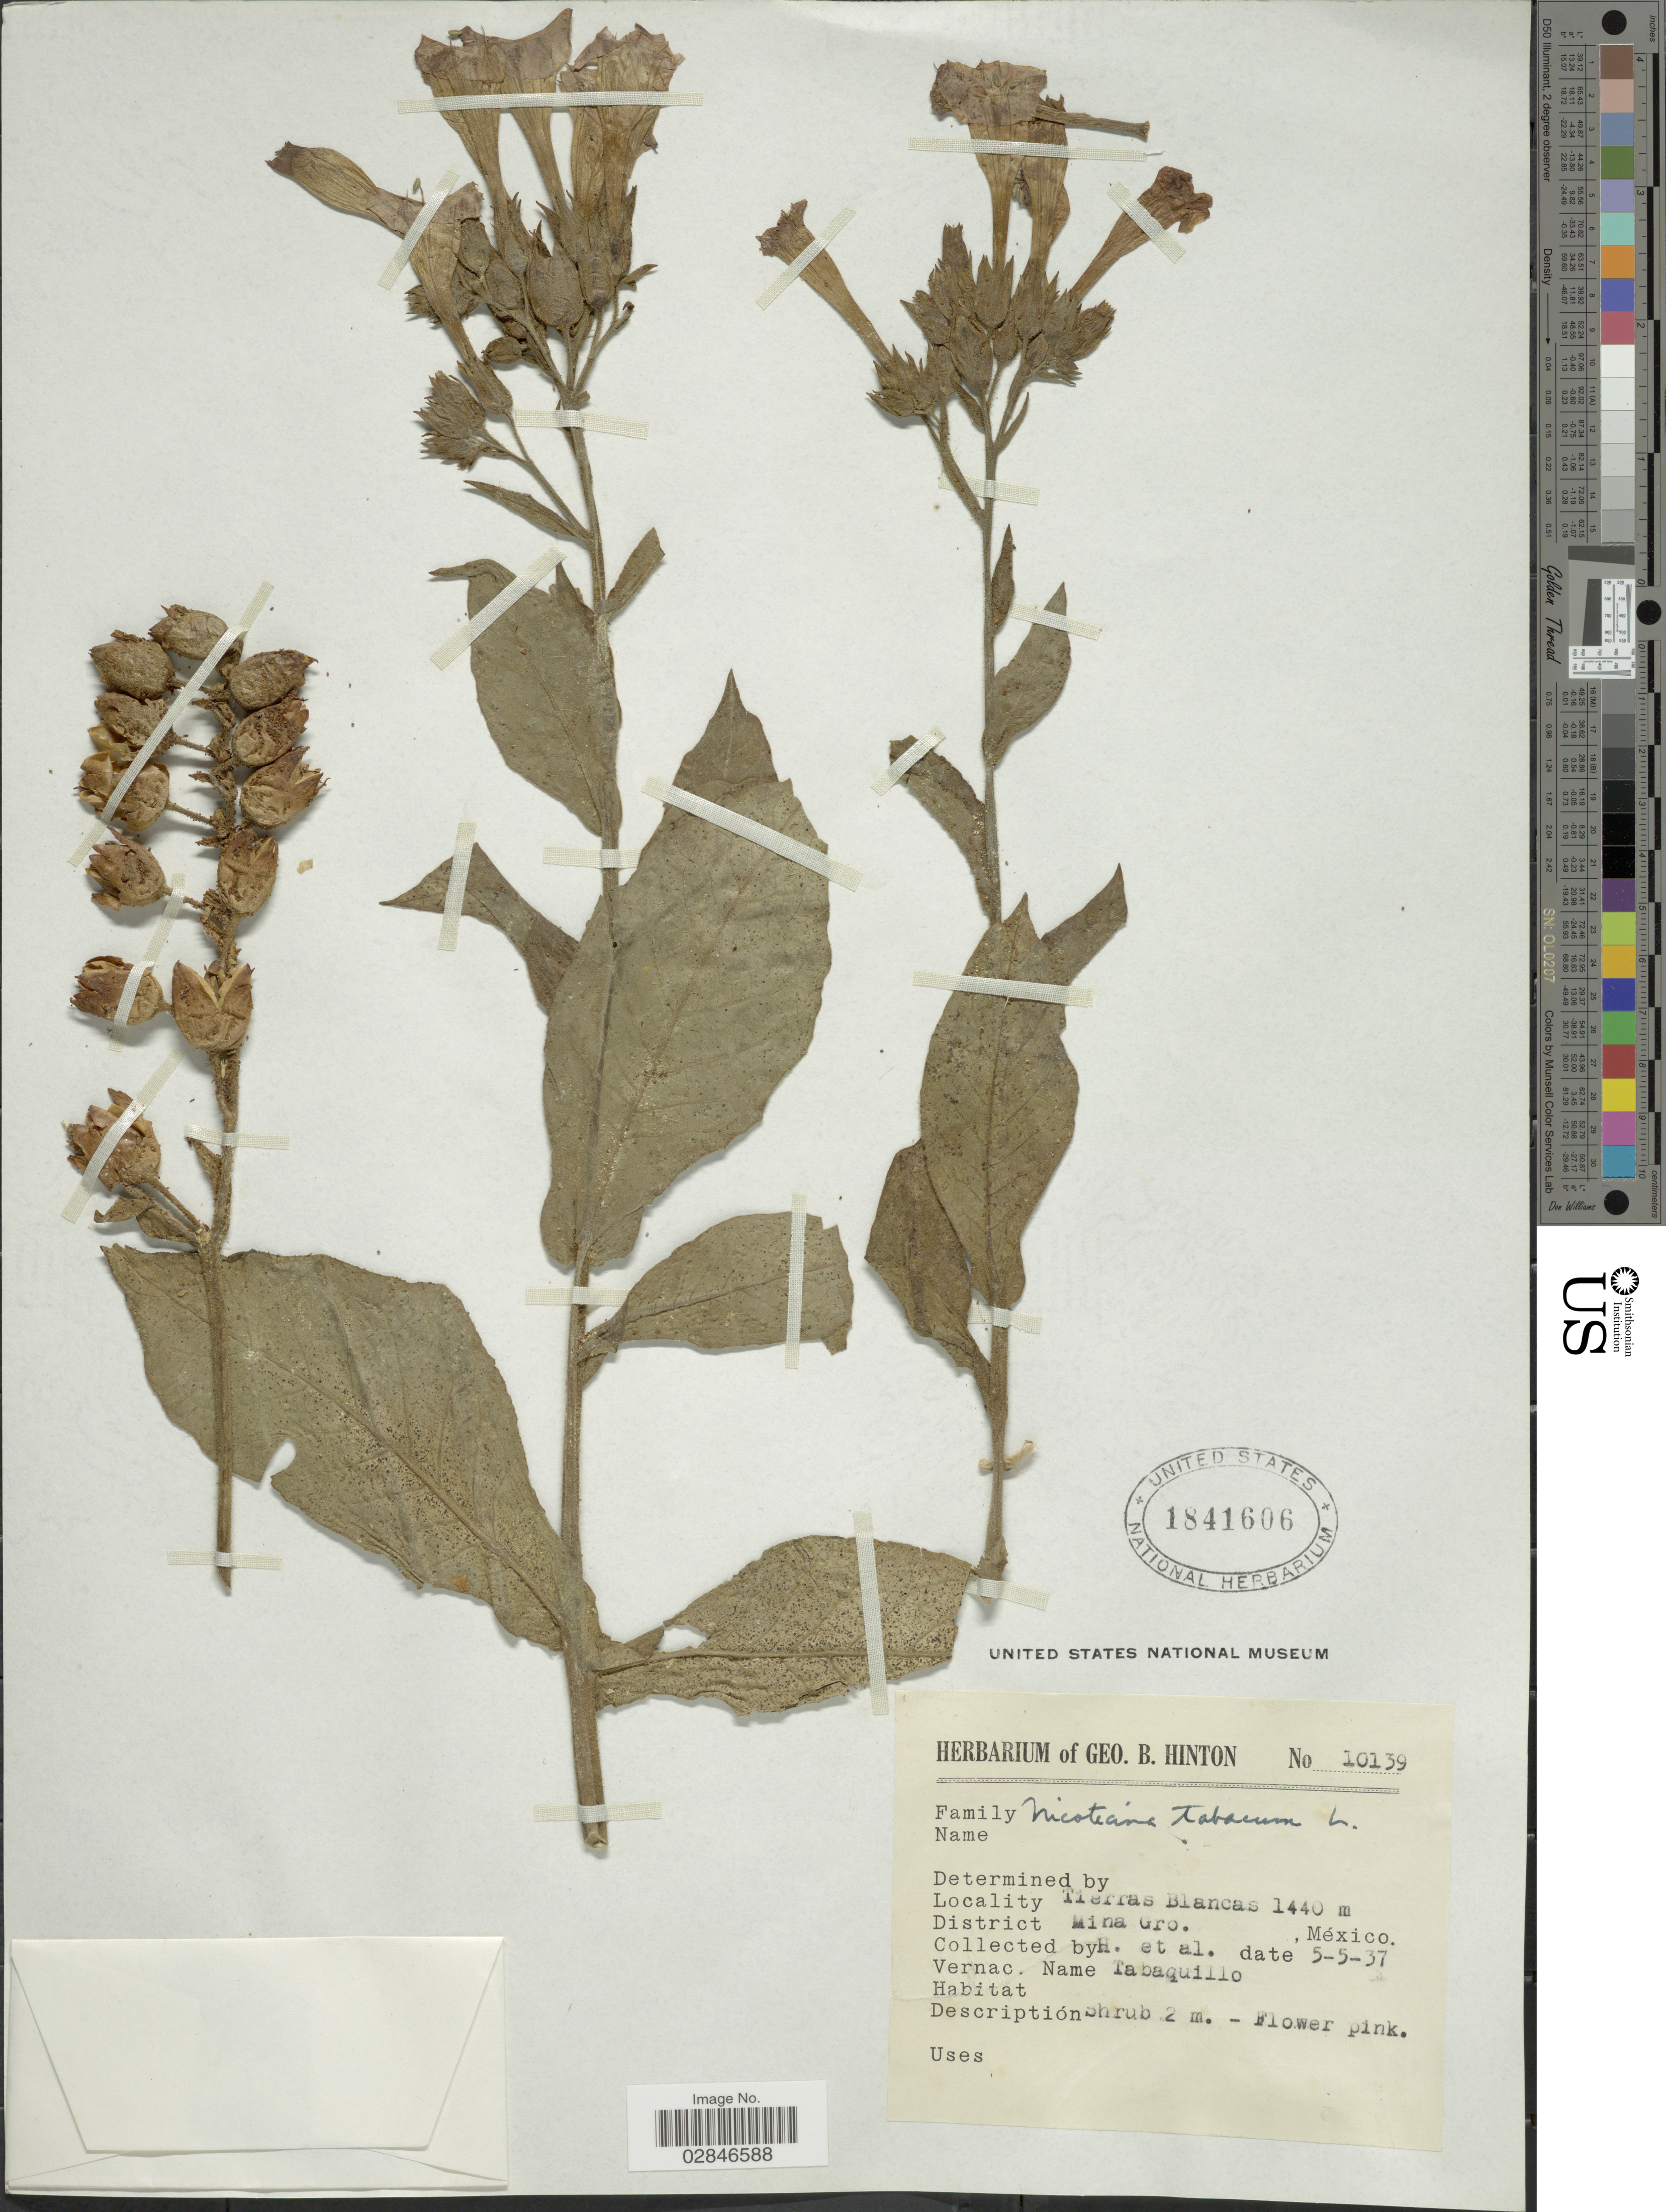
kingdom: Plantae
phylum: Tracheophyta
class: Magnoliopsida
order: Solanales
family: Solanaceae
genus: Nicotiana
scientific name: Nicotiana tabacum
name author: L.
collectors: G. B. Hinton & et al.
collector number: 10139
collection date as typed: Transcribed d/m/y: 5/5/37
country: Mexico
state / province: Guerrero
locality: Tierras Blancas, District Mina.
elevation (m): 1440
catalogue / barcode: US 1841606